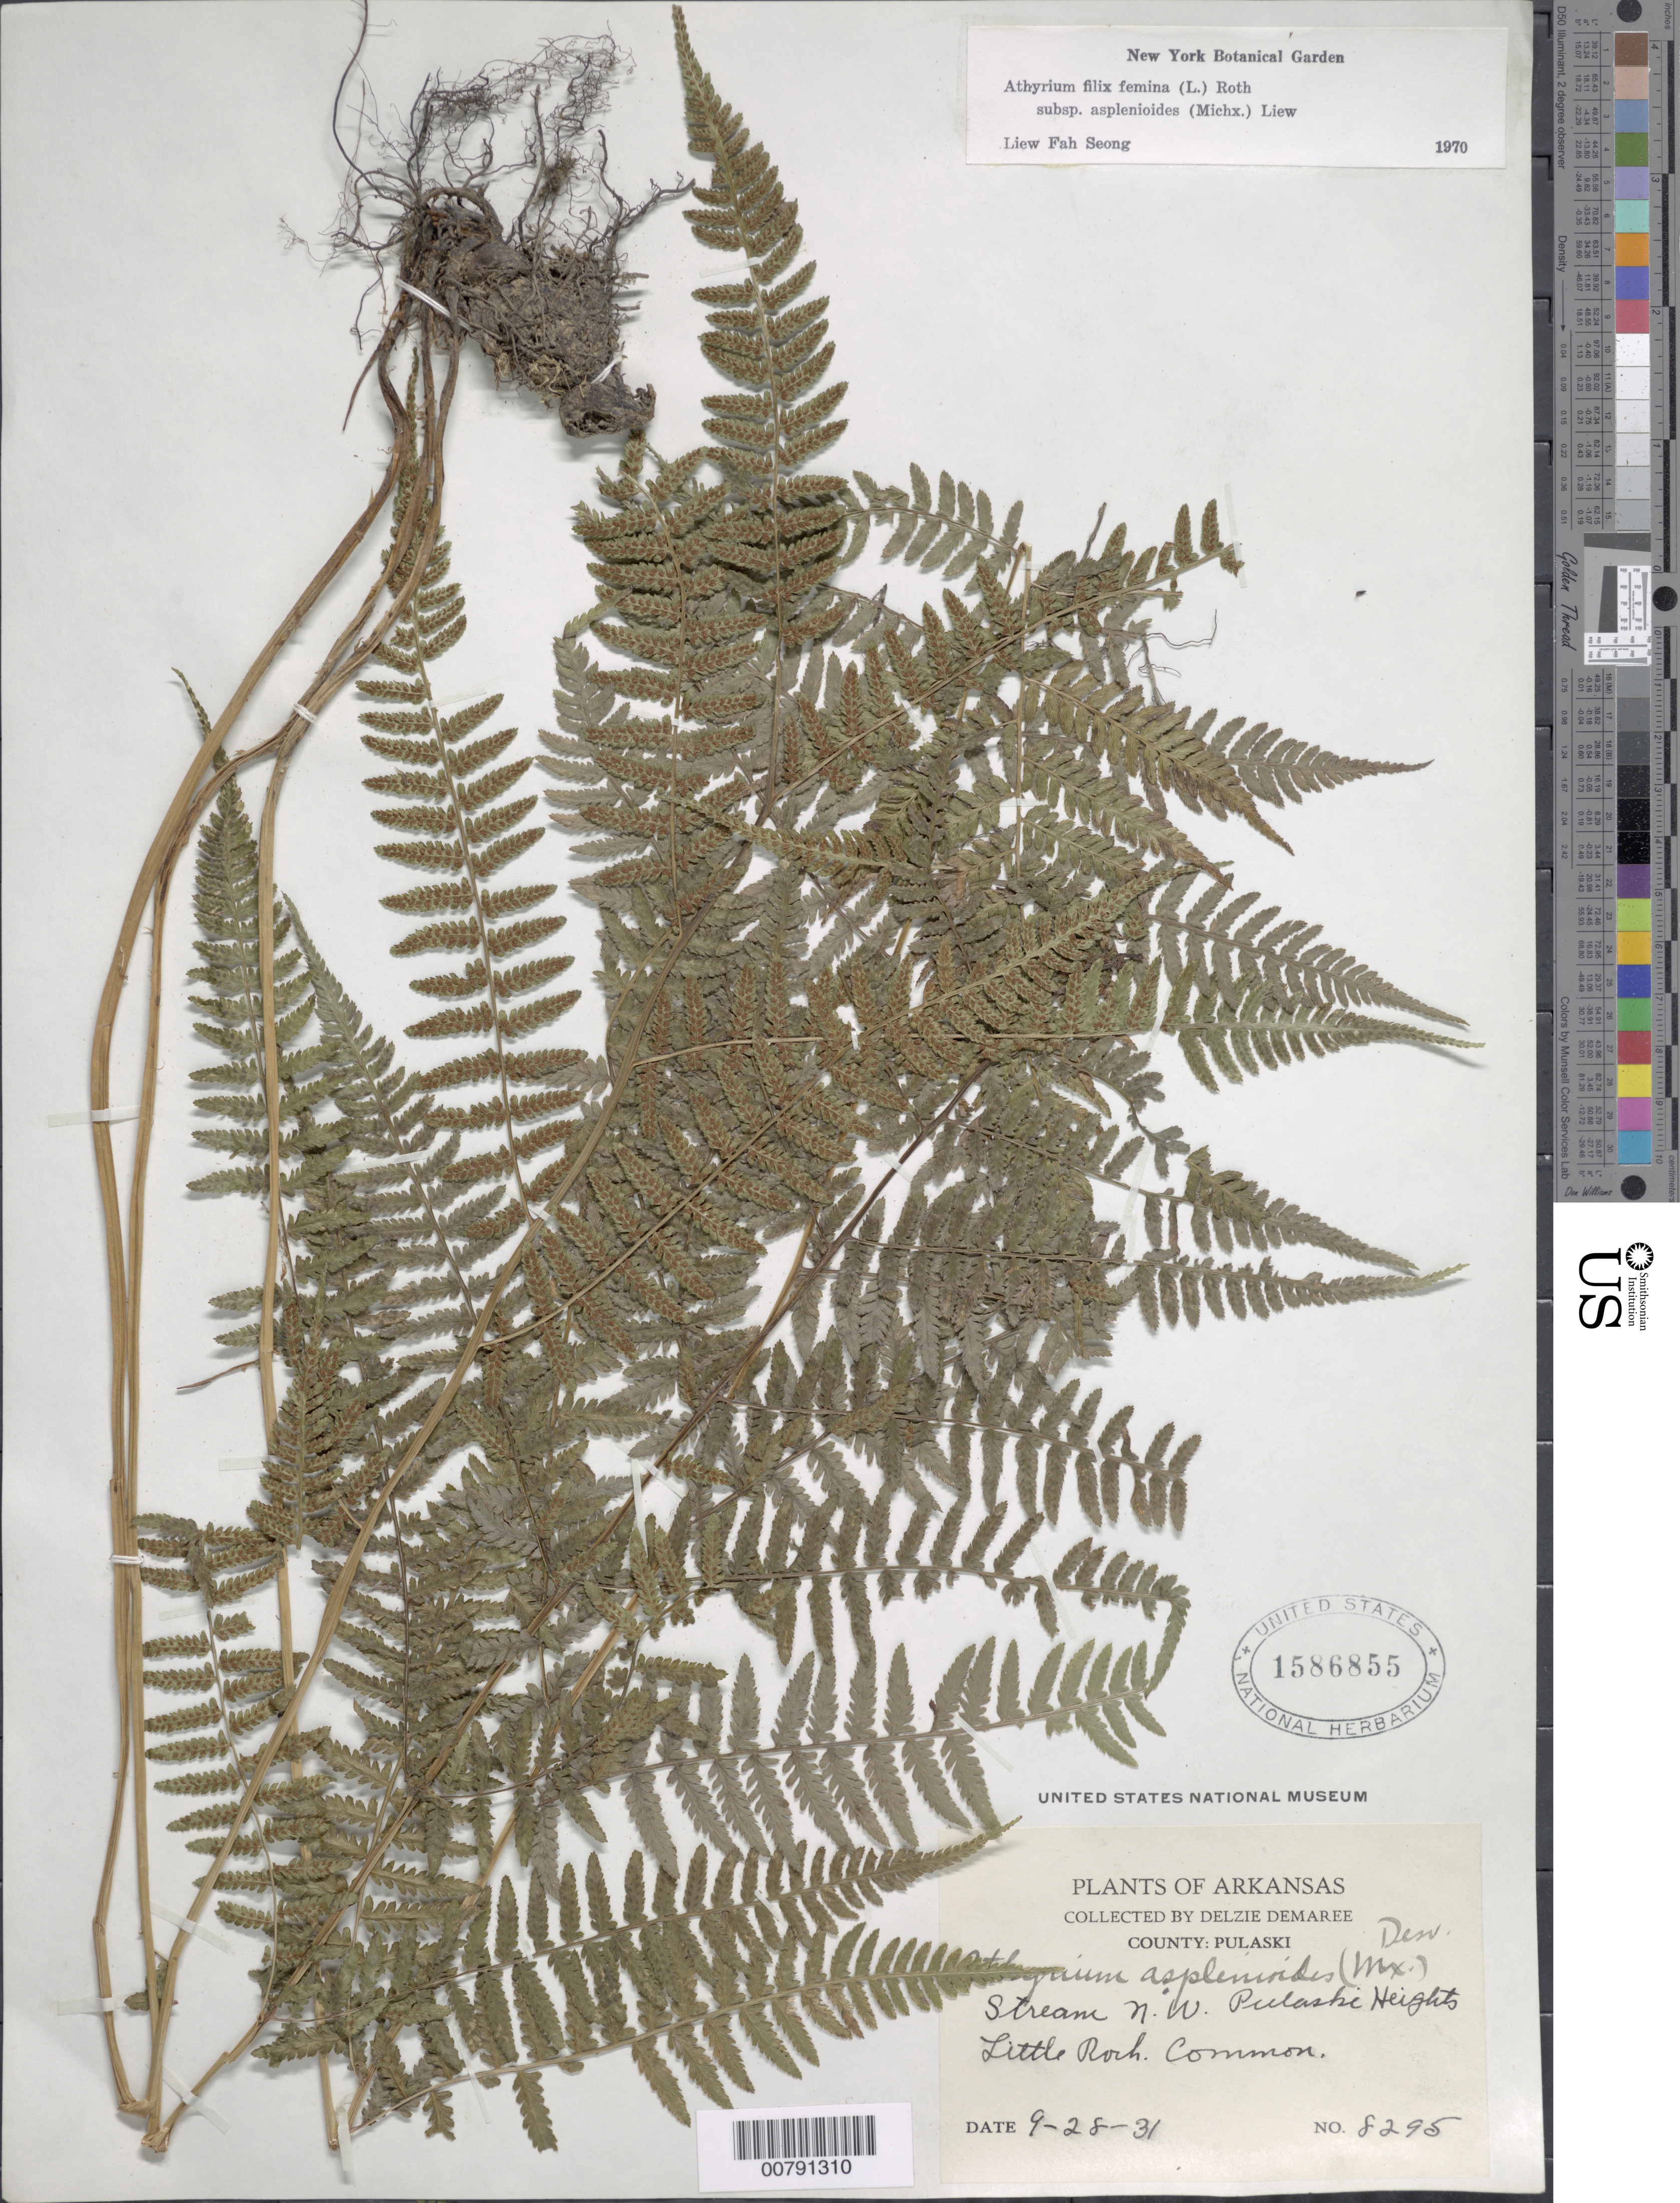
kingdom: Plantae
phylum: Tracheophyta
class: Polypodiopsida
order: Polypodiales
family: Athyriaceae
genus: Athyrium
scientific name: Athyrium filix-femina subsp. asplenioides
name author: (Michx.) Hultén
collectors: D. Demaree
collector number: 8295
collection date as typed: Transcribed d/m/y: 28/9/31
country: United States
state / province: Arkansas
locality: County: Pulaski, Stream N.W. Pulashi Heights, Little Rock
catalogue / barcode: US 1586855